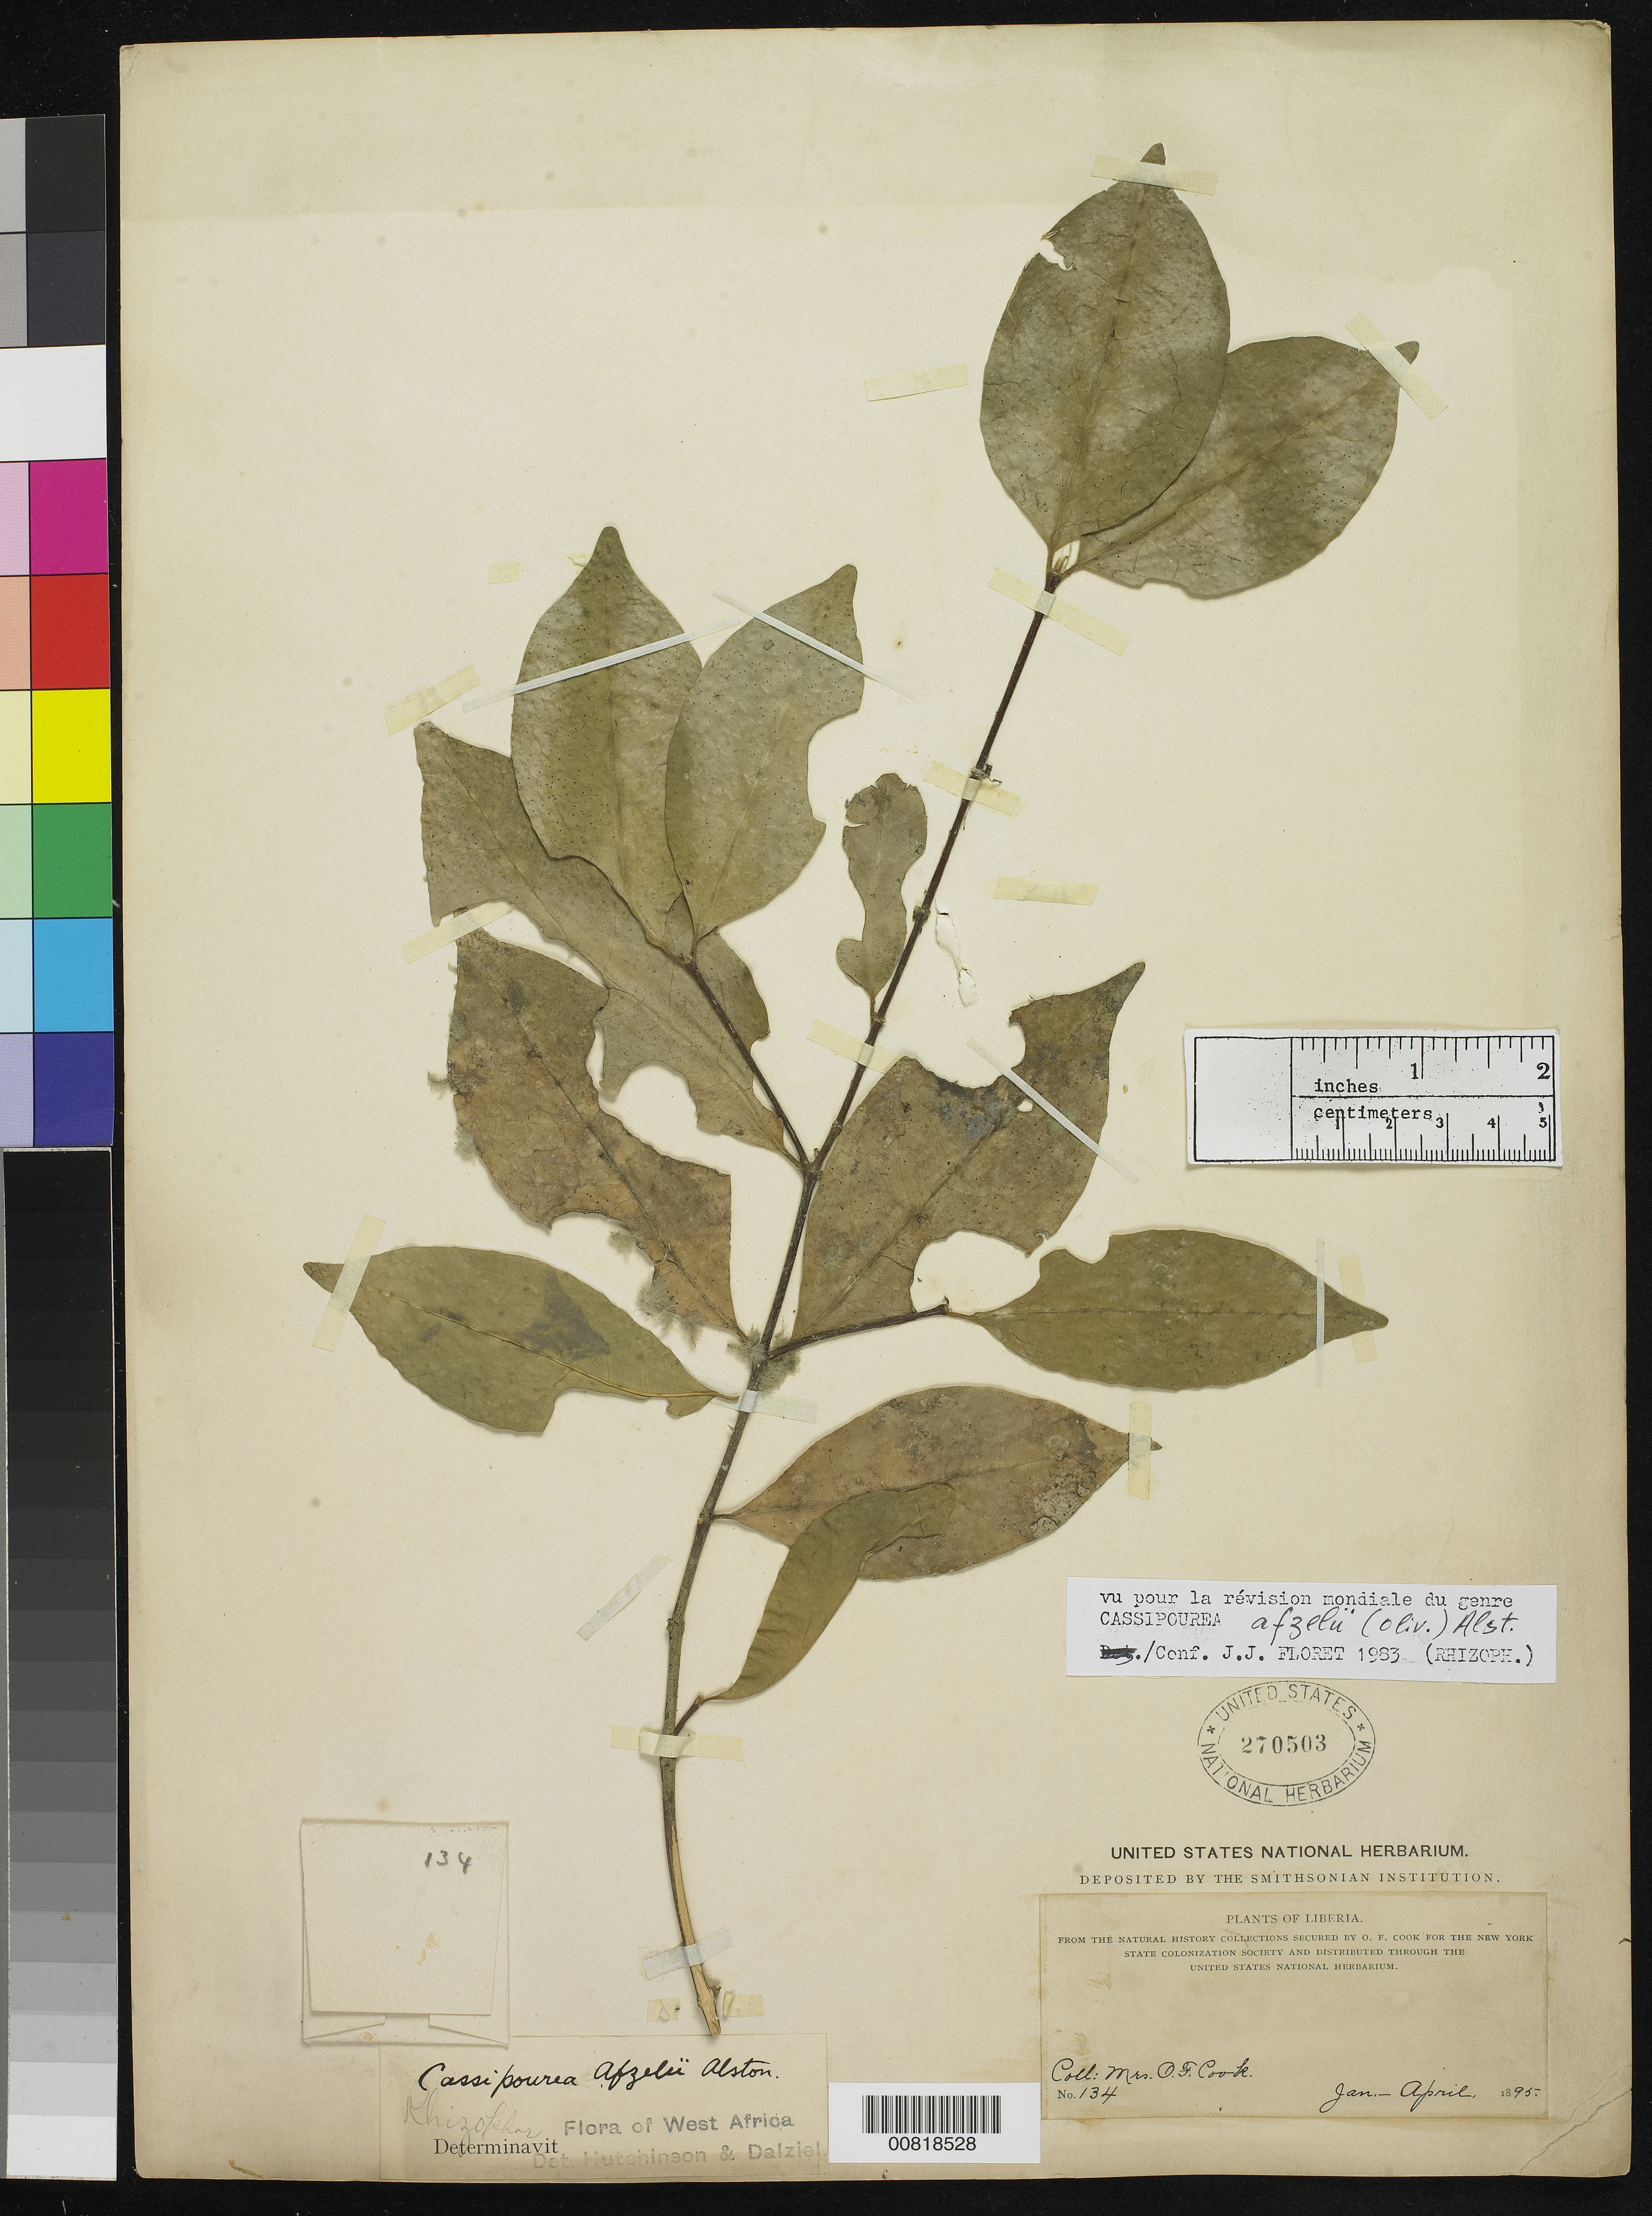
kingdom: Plantae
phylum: Tracheophyta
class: Magnoliopsida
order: Malpighiales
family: Rhizophoraceae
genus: Cassipourea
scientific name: Cassipourea afzelii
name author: (Oliv.) Alston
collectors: Alice C. Cook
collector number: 134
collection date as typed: Jan 1895 to -- Apr 1895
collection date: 1895-01/1895-04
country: Liberia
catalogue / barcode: US 270503